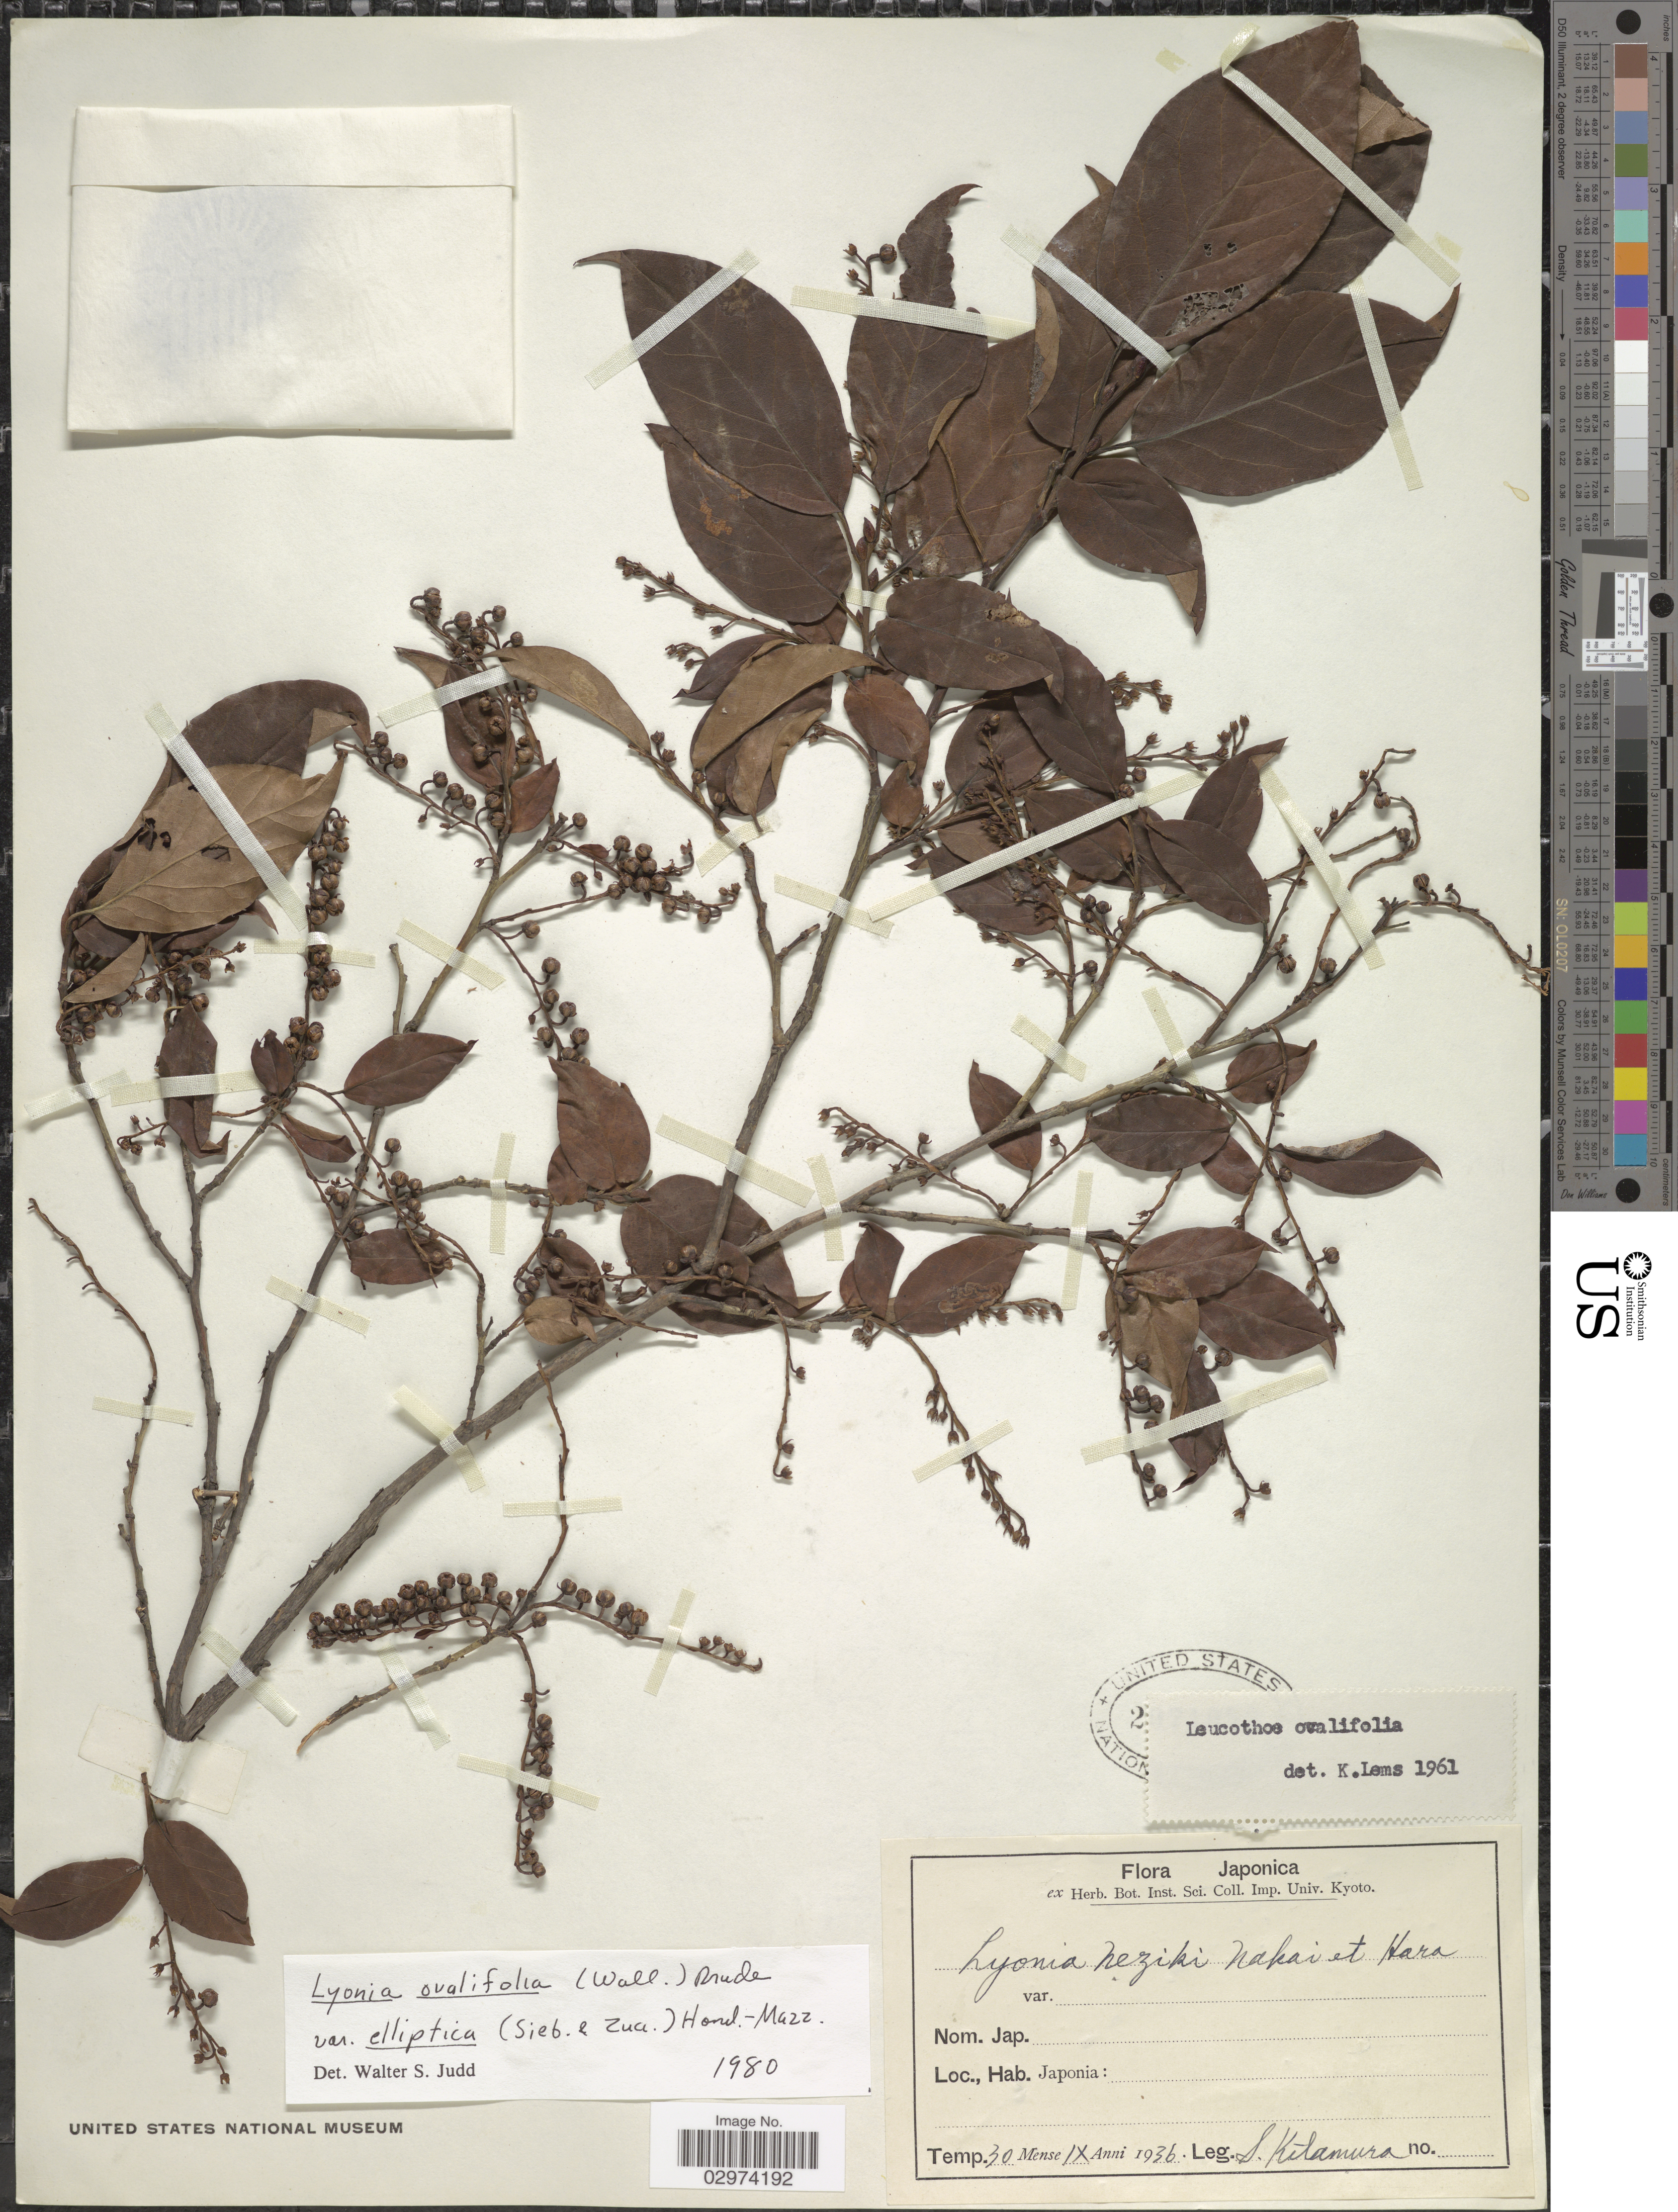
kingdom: Plantae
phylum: Tracheophyta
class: Magnoliopsida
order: Ericales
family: Ericaceae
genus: Lyonia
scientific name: Lyonia ovalifolia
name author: (Wall.) Drude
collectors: S. Kitamura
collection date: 1936-09-30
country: Japan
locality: Japonia.